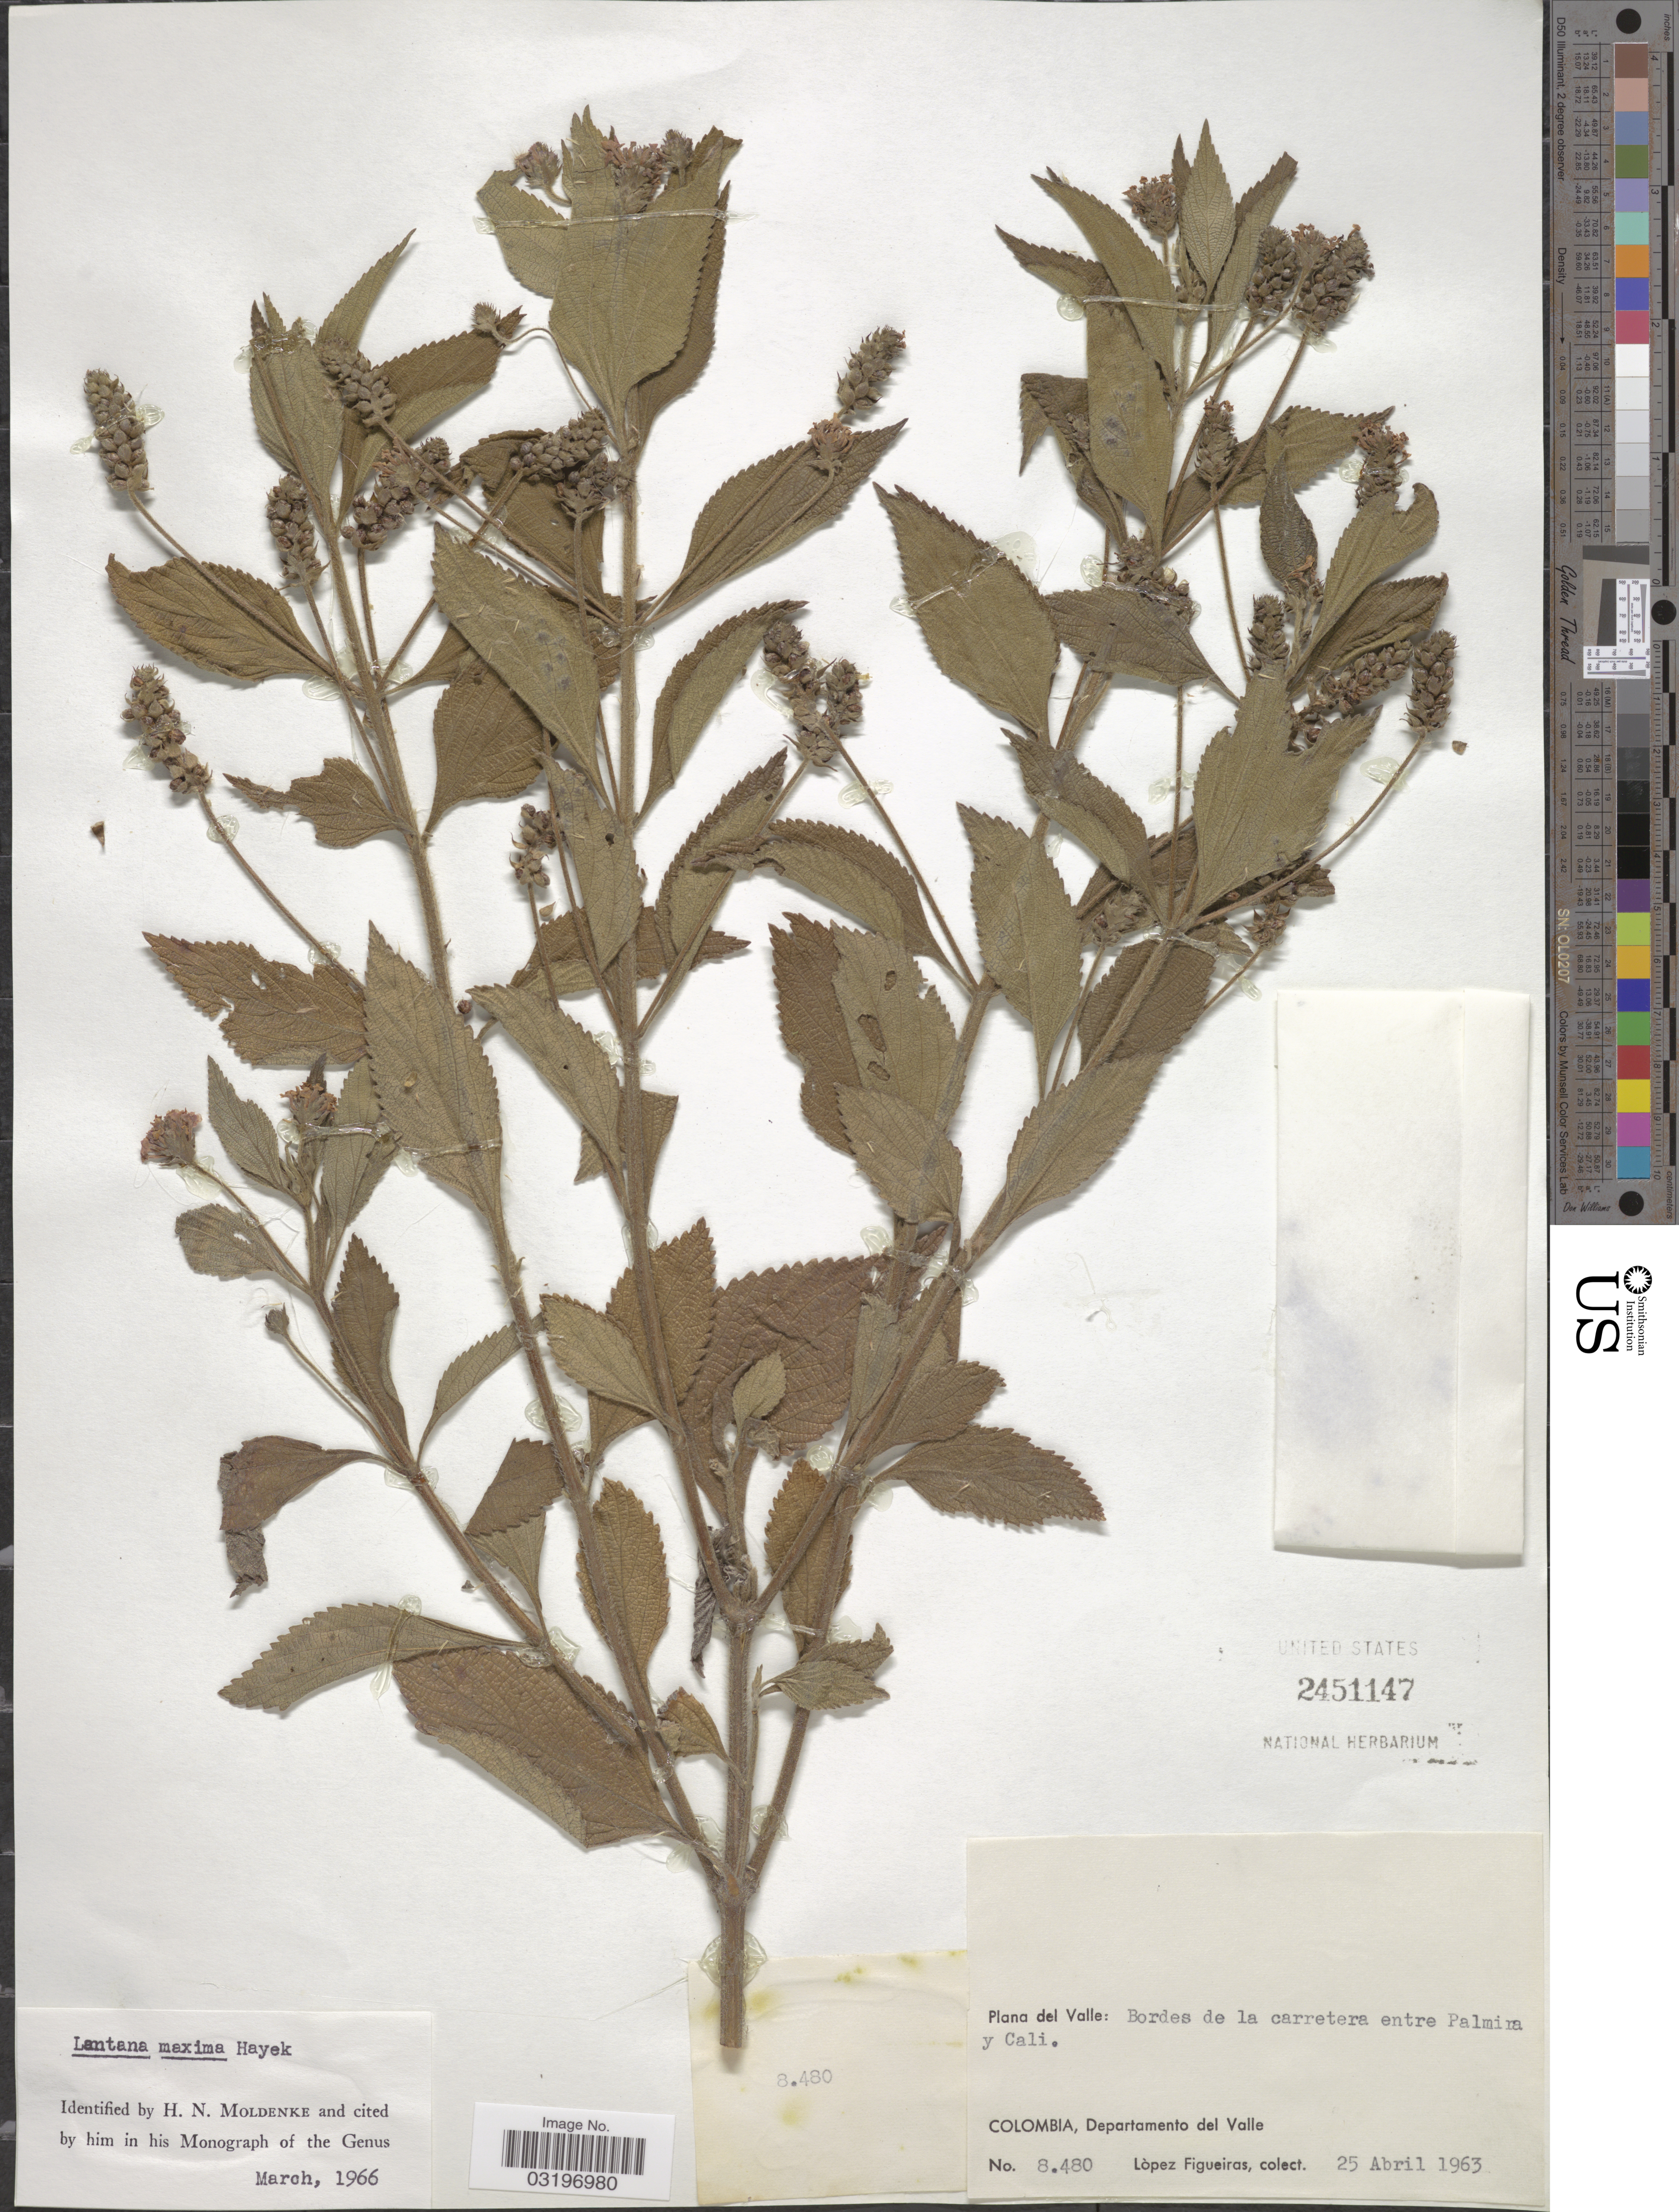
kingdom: Plantae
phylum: Tracheophyta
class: Magnoliopsida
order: Lamiales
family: Verbenaceae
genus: Lantana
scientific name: Lantana maxima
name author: Hayek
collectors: M. López Figueiras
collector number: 8480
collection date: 1963-04-25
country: Colombia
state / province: Valle del Cauca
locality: Plana del Valle: Bordes de la carretera entre Palmira y Cali. Departamento del Valle.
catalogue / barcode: US 2451147